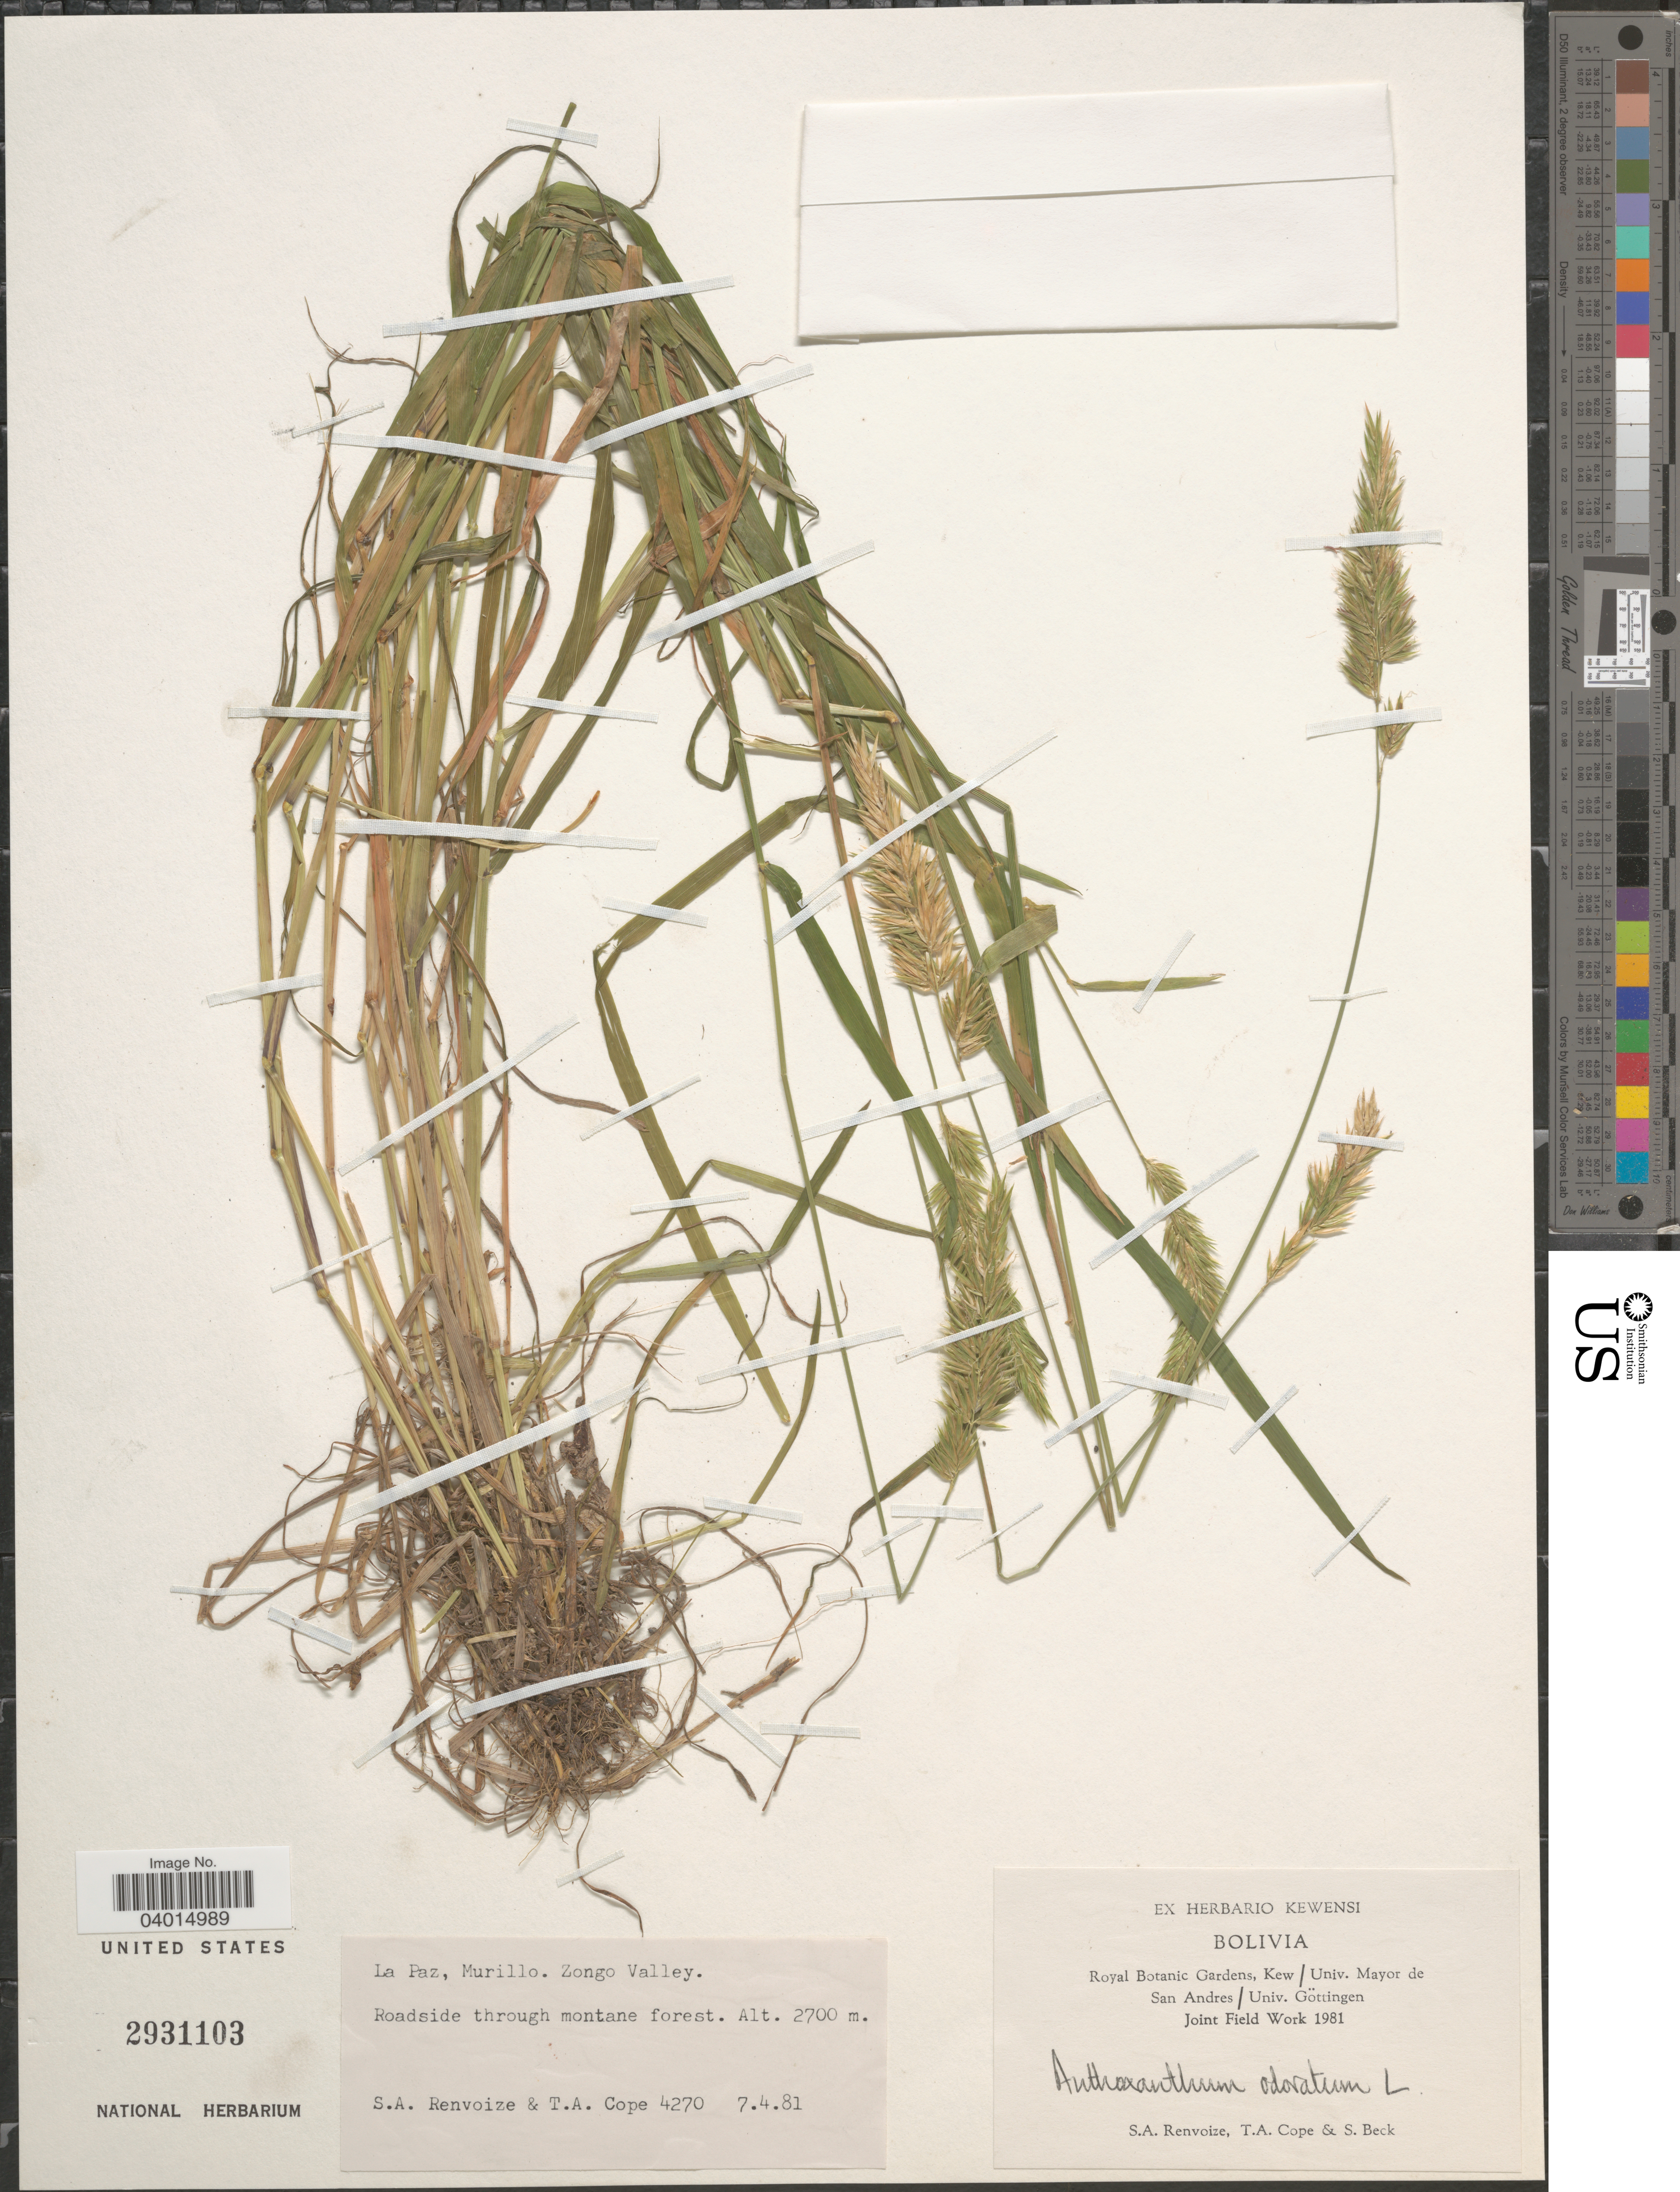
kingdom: Plantae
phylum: Tracheophyta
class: Liliopsida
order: Poales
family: Poaceae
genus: Anthoxanthum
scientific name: Anthoxanthum odoratum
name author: L.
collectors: S. A. Renvoize, T. A. Cope & S. G. Beck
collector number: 4270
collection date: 1981-04-07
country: Bolivia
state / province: La Paz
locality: Murillo. Zongo Valley. Roadside through montane forest.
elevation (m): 2700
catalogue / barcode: US 2931103